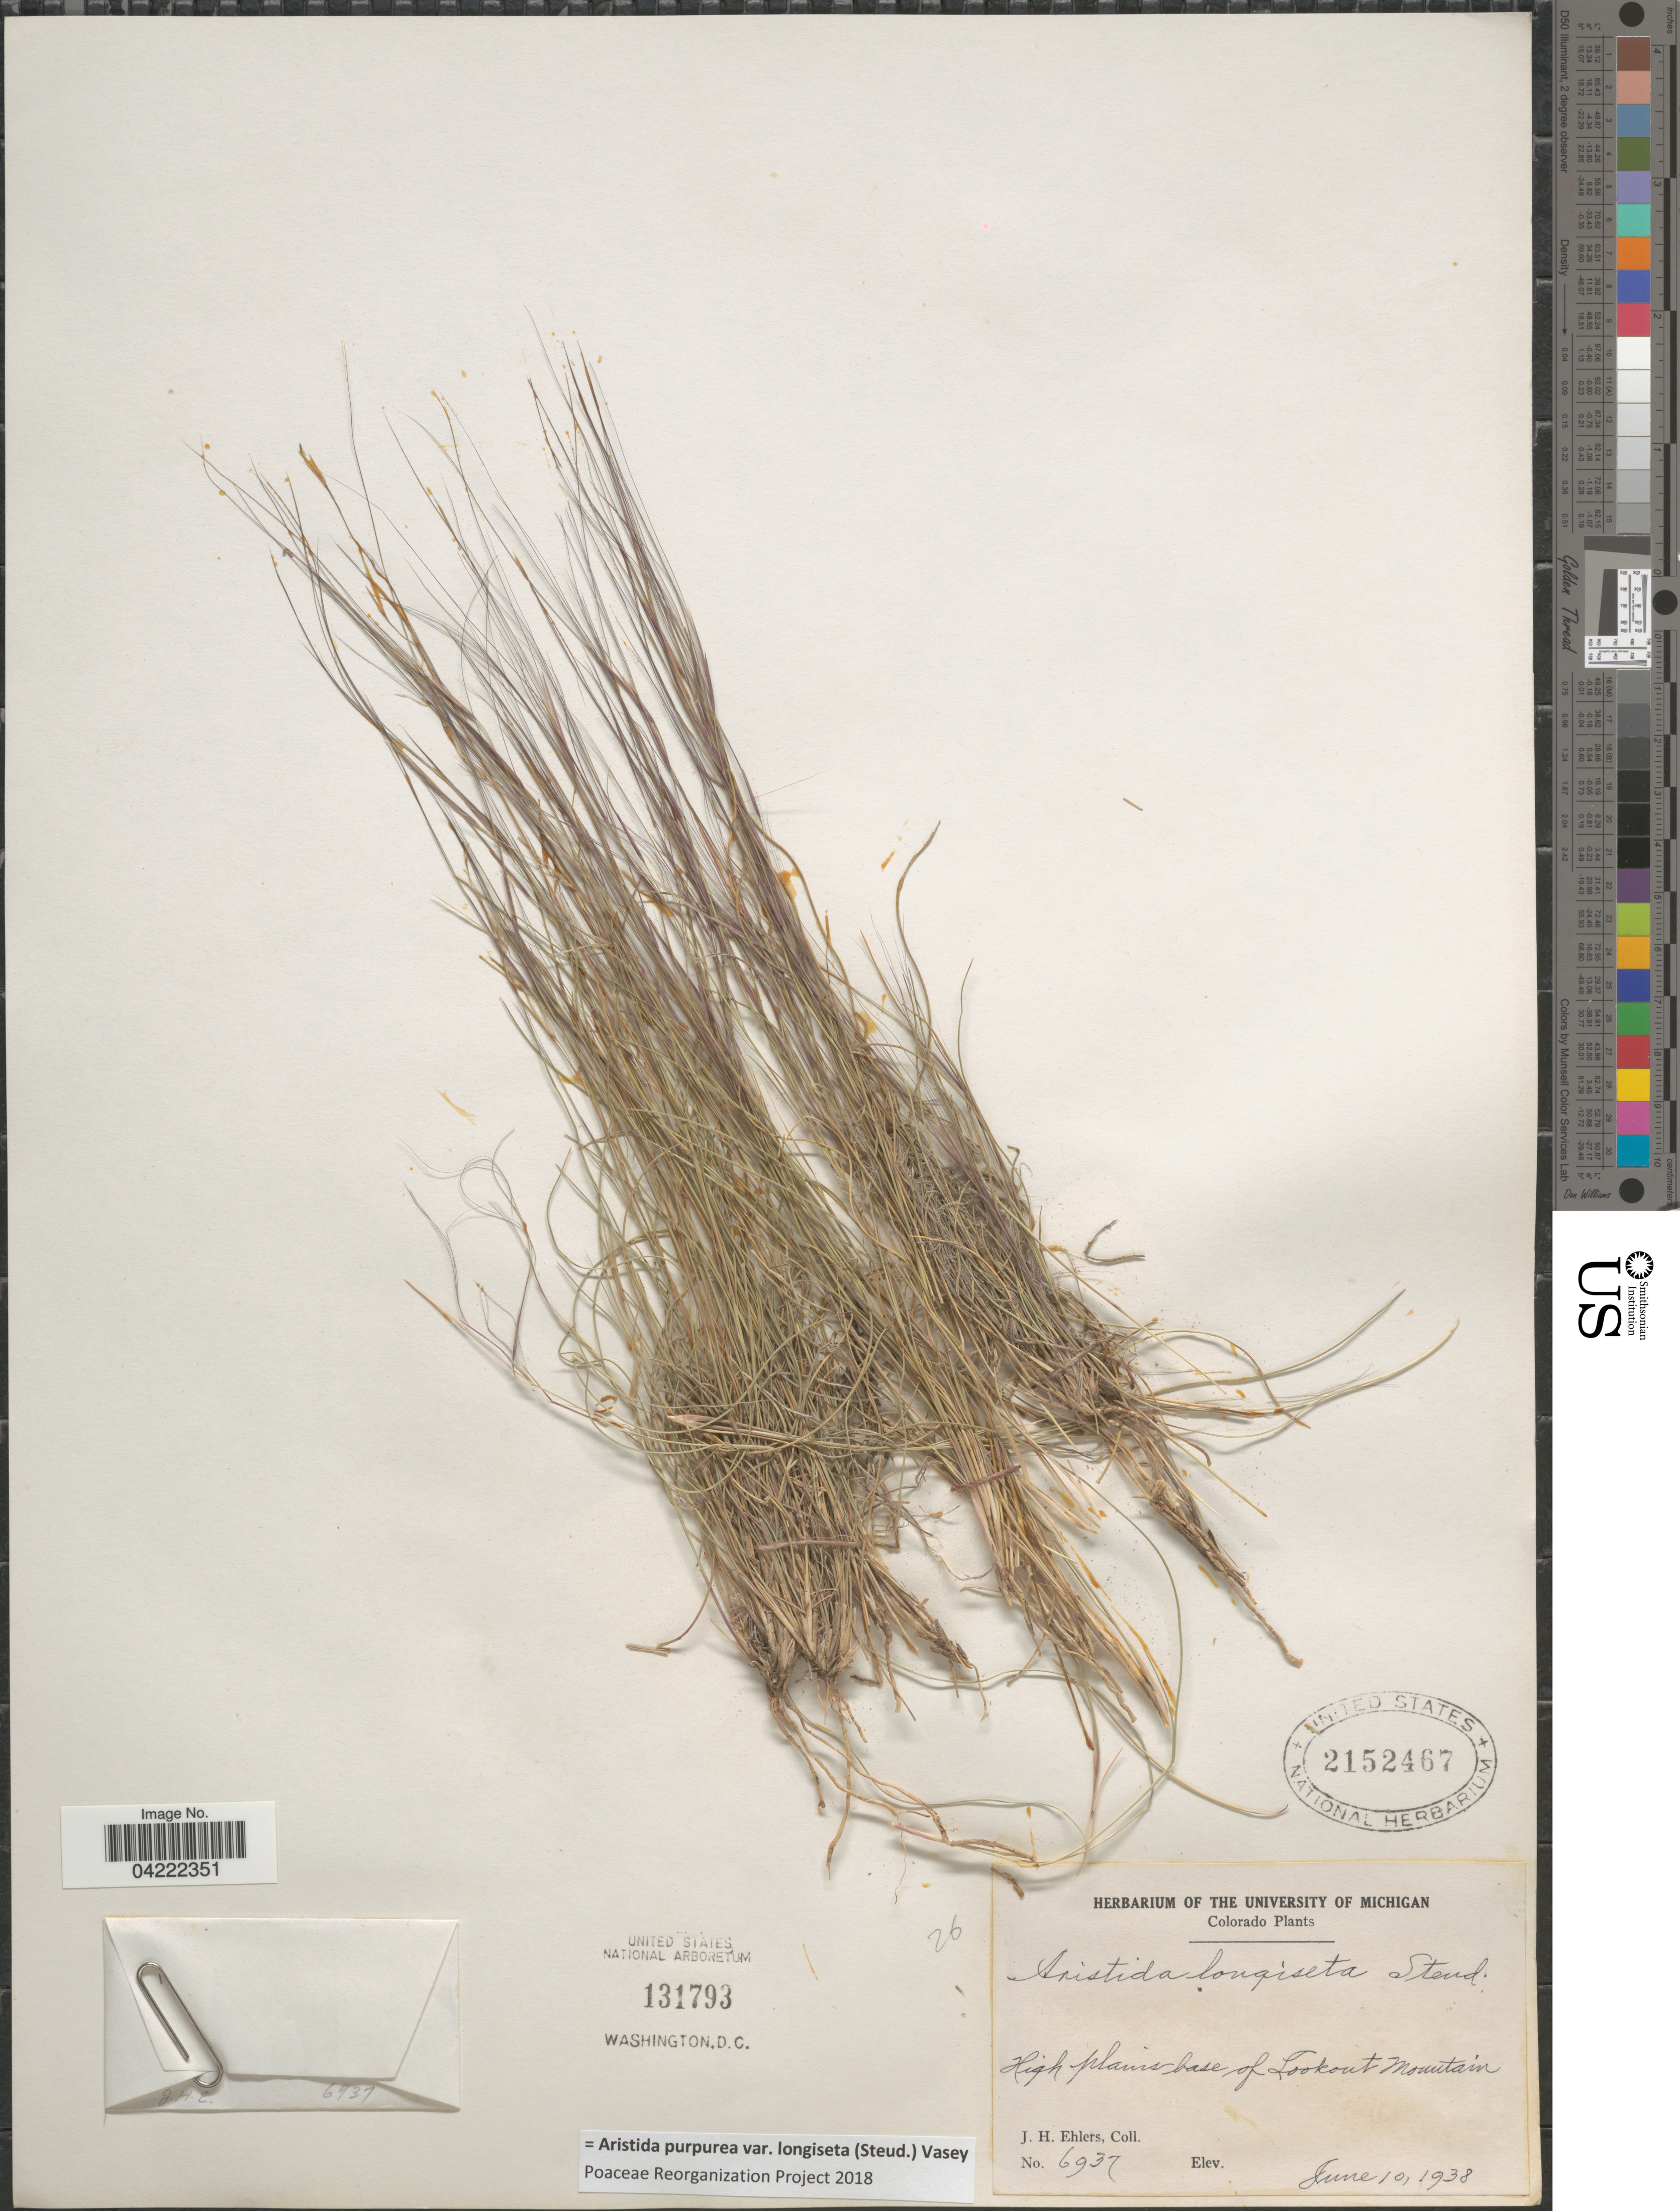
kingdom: Plantae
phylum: Tracheophyta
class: Liliopsida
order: Poales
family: Poaceae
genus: Aristida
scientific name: Aristida purpurea var. longiseta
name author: (Steud.) Vasey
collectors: J. H. Ehlers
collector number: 6937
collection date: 1938-06-10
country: United States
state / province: Colorado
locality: High plains base of Lookout Mountain.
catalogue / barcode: US 2152467